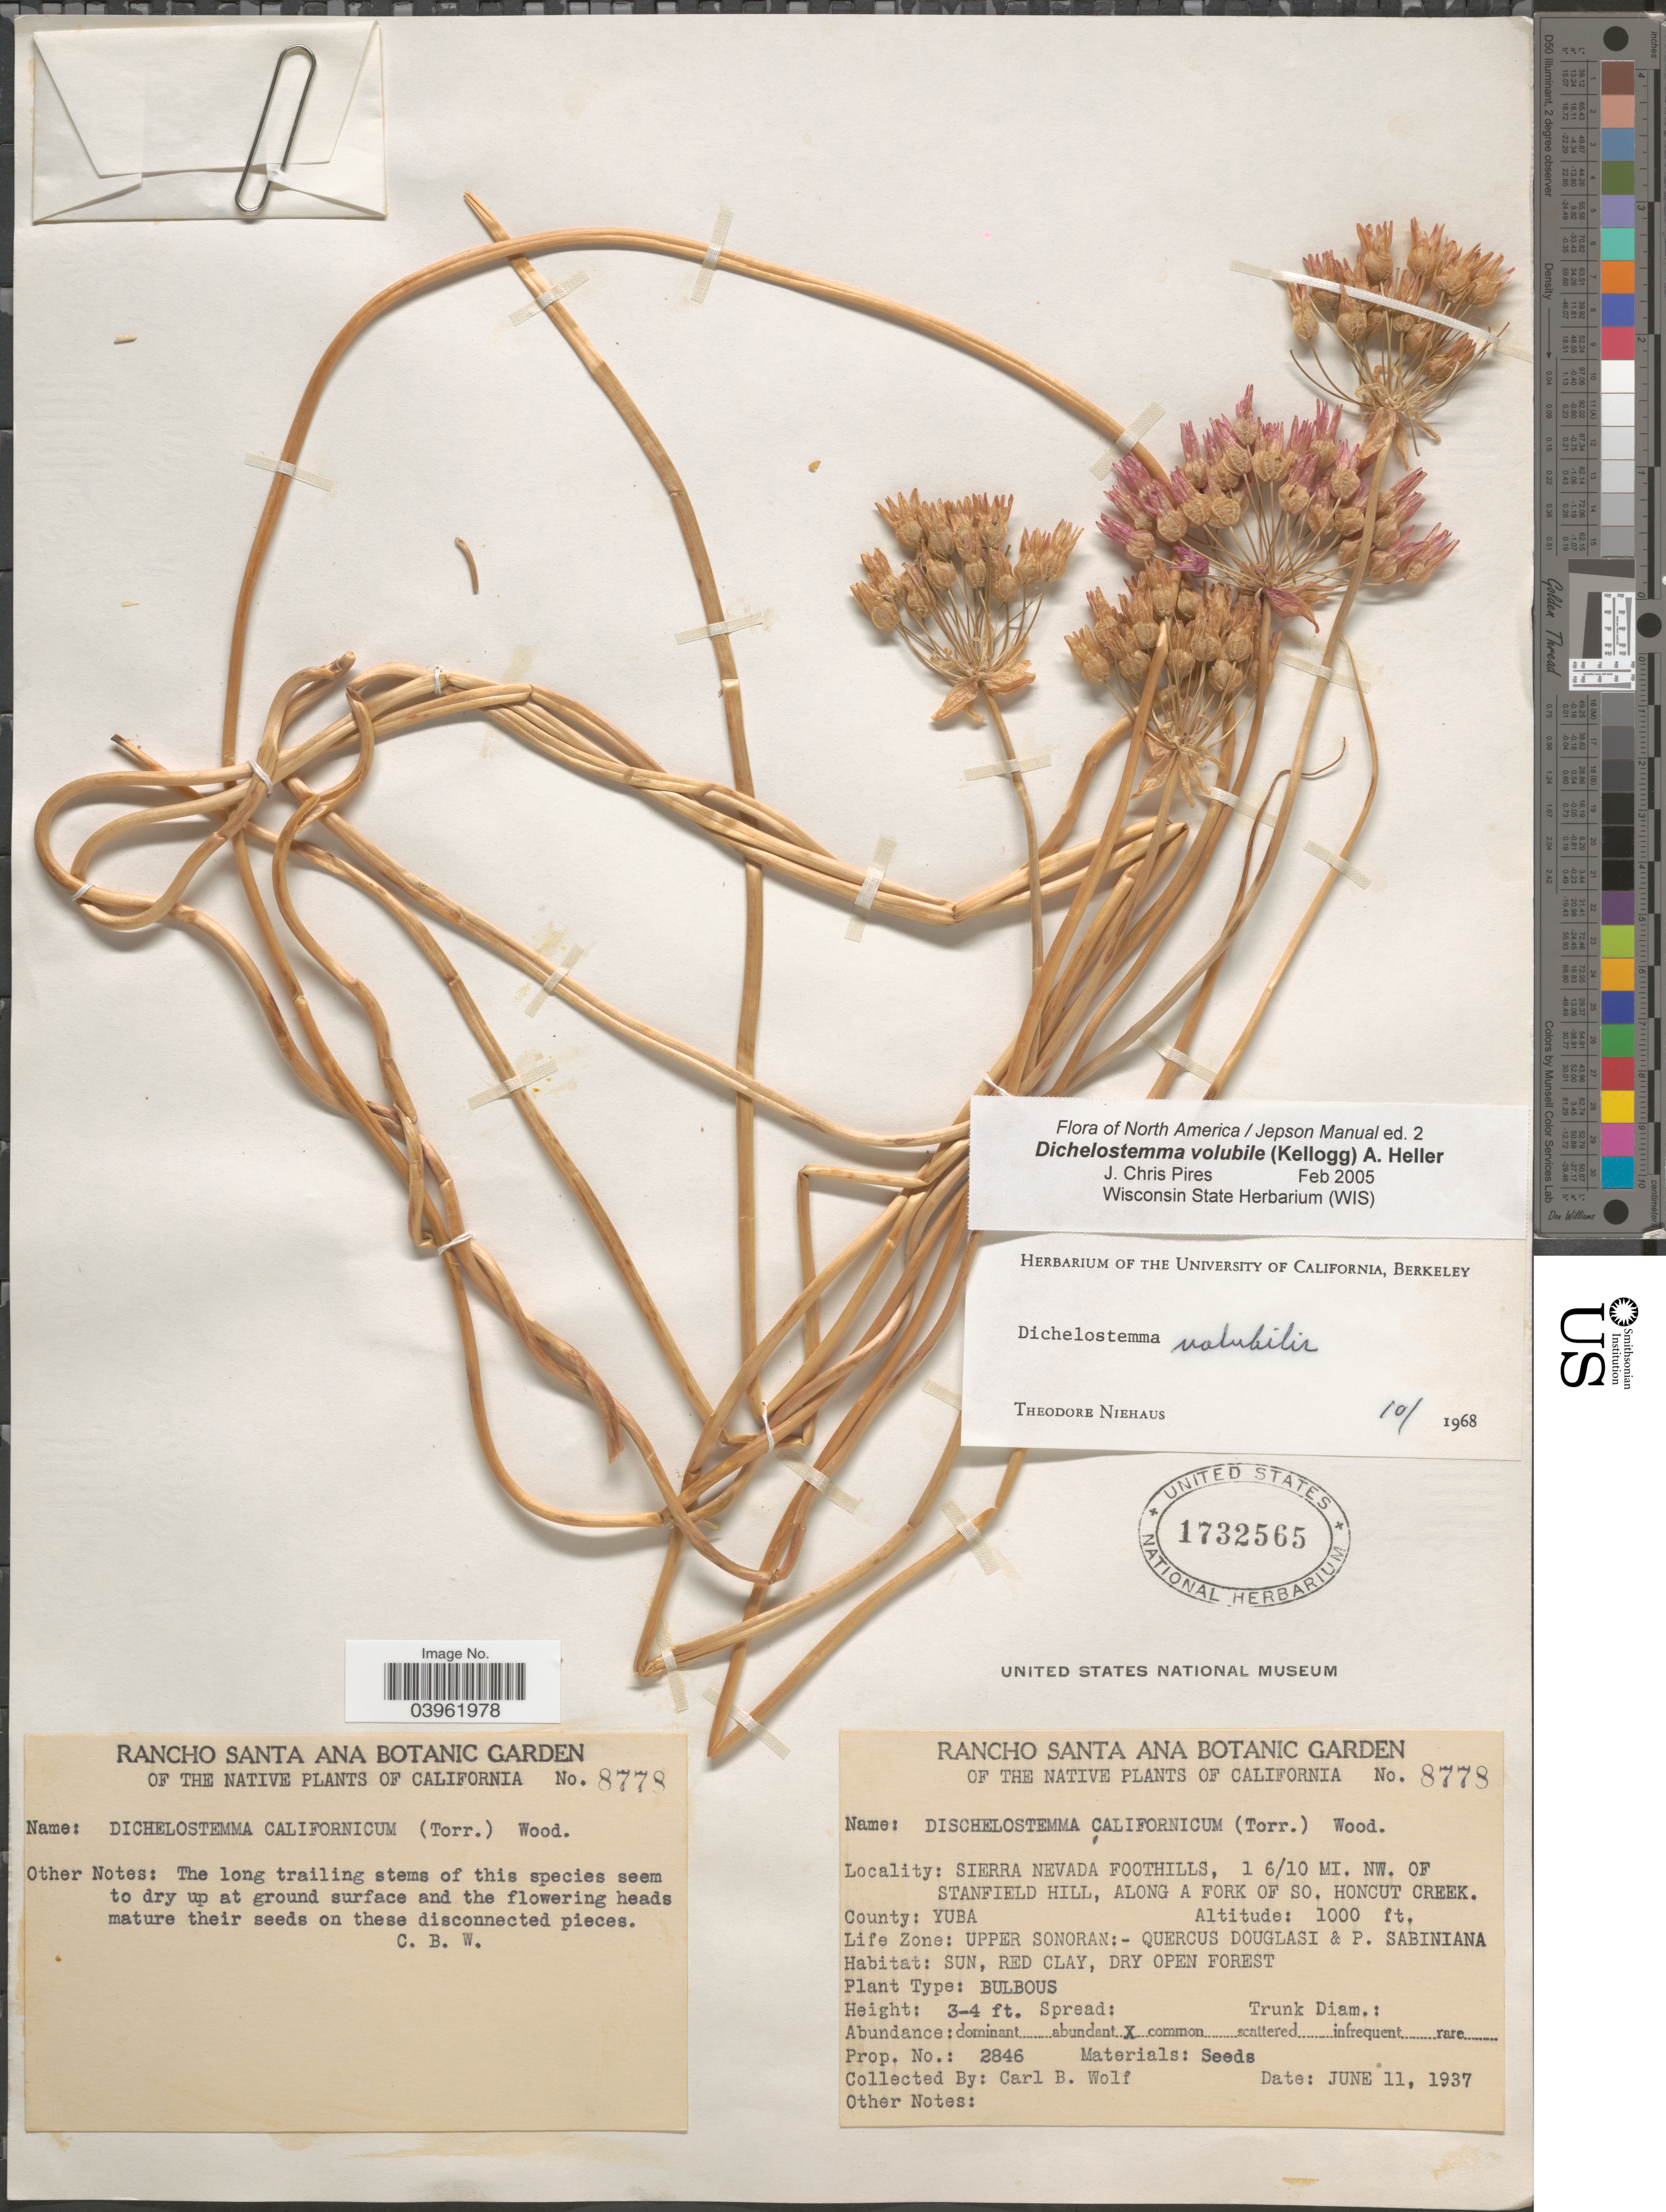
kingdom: Plantae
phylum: Tracheophyta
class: Liliopsida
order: Asparagales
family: Asparagaceae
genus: Dichelostemma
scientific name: Dichelostemma volubile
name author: A. Heller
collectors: C. B. Wolf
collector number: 8778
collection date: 1937-06-11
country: United States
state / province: California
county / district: Yuba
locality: Sierra Nevada Foothills, 1 6/10 mi. NW. of Stanfield Hill, along a fork of SO. Honcut Creek. County: Yuba. Life Zone: Upper Sonoran.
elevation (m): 305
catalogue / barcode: US 1732565